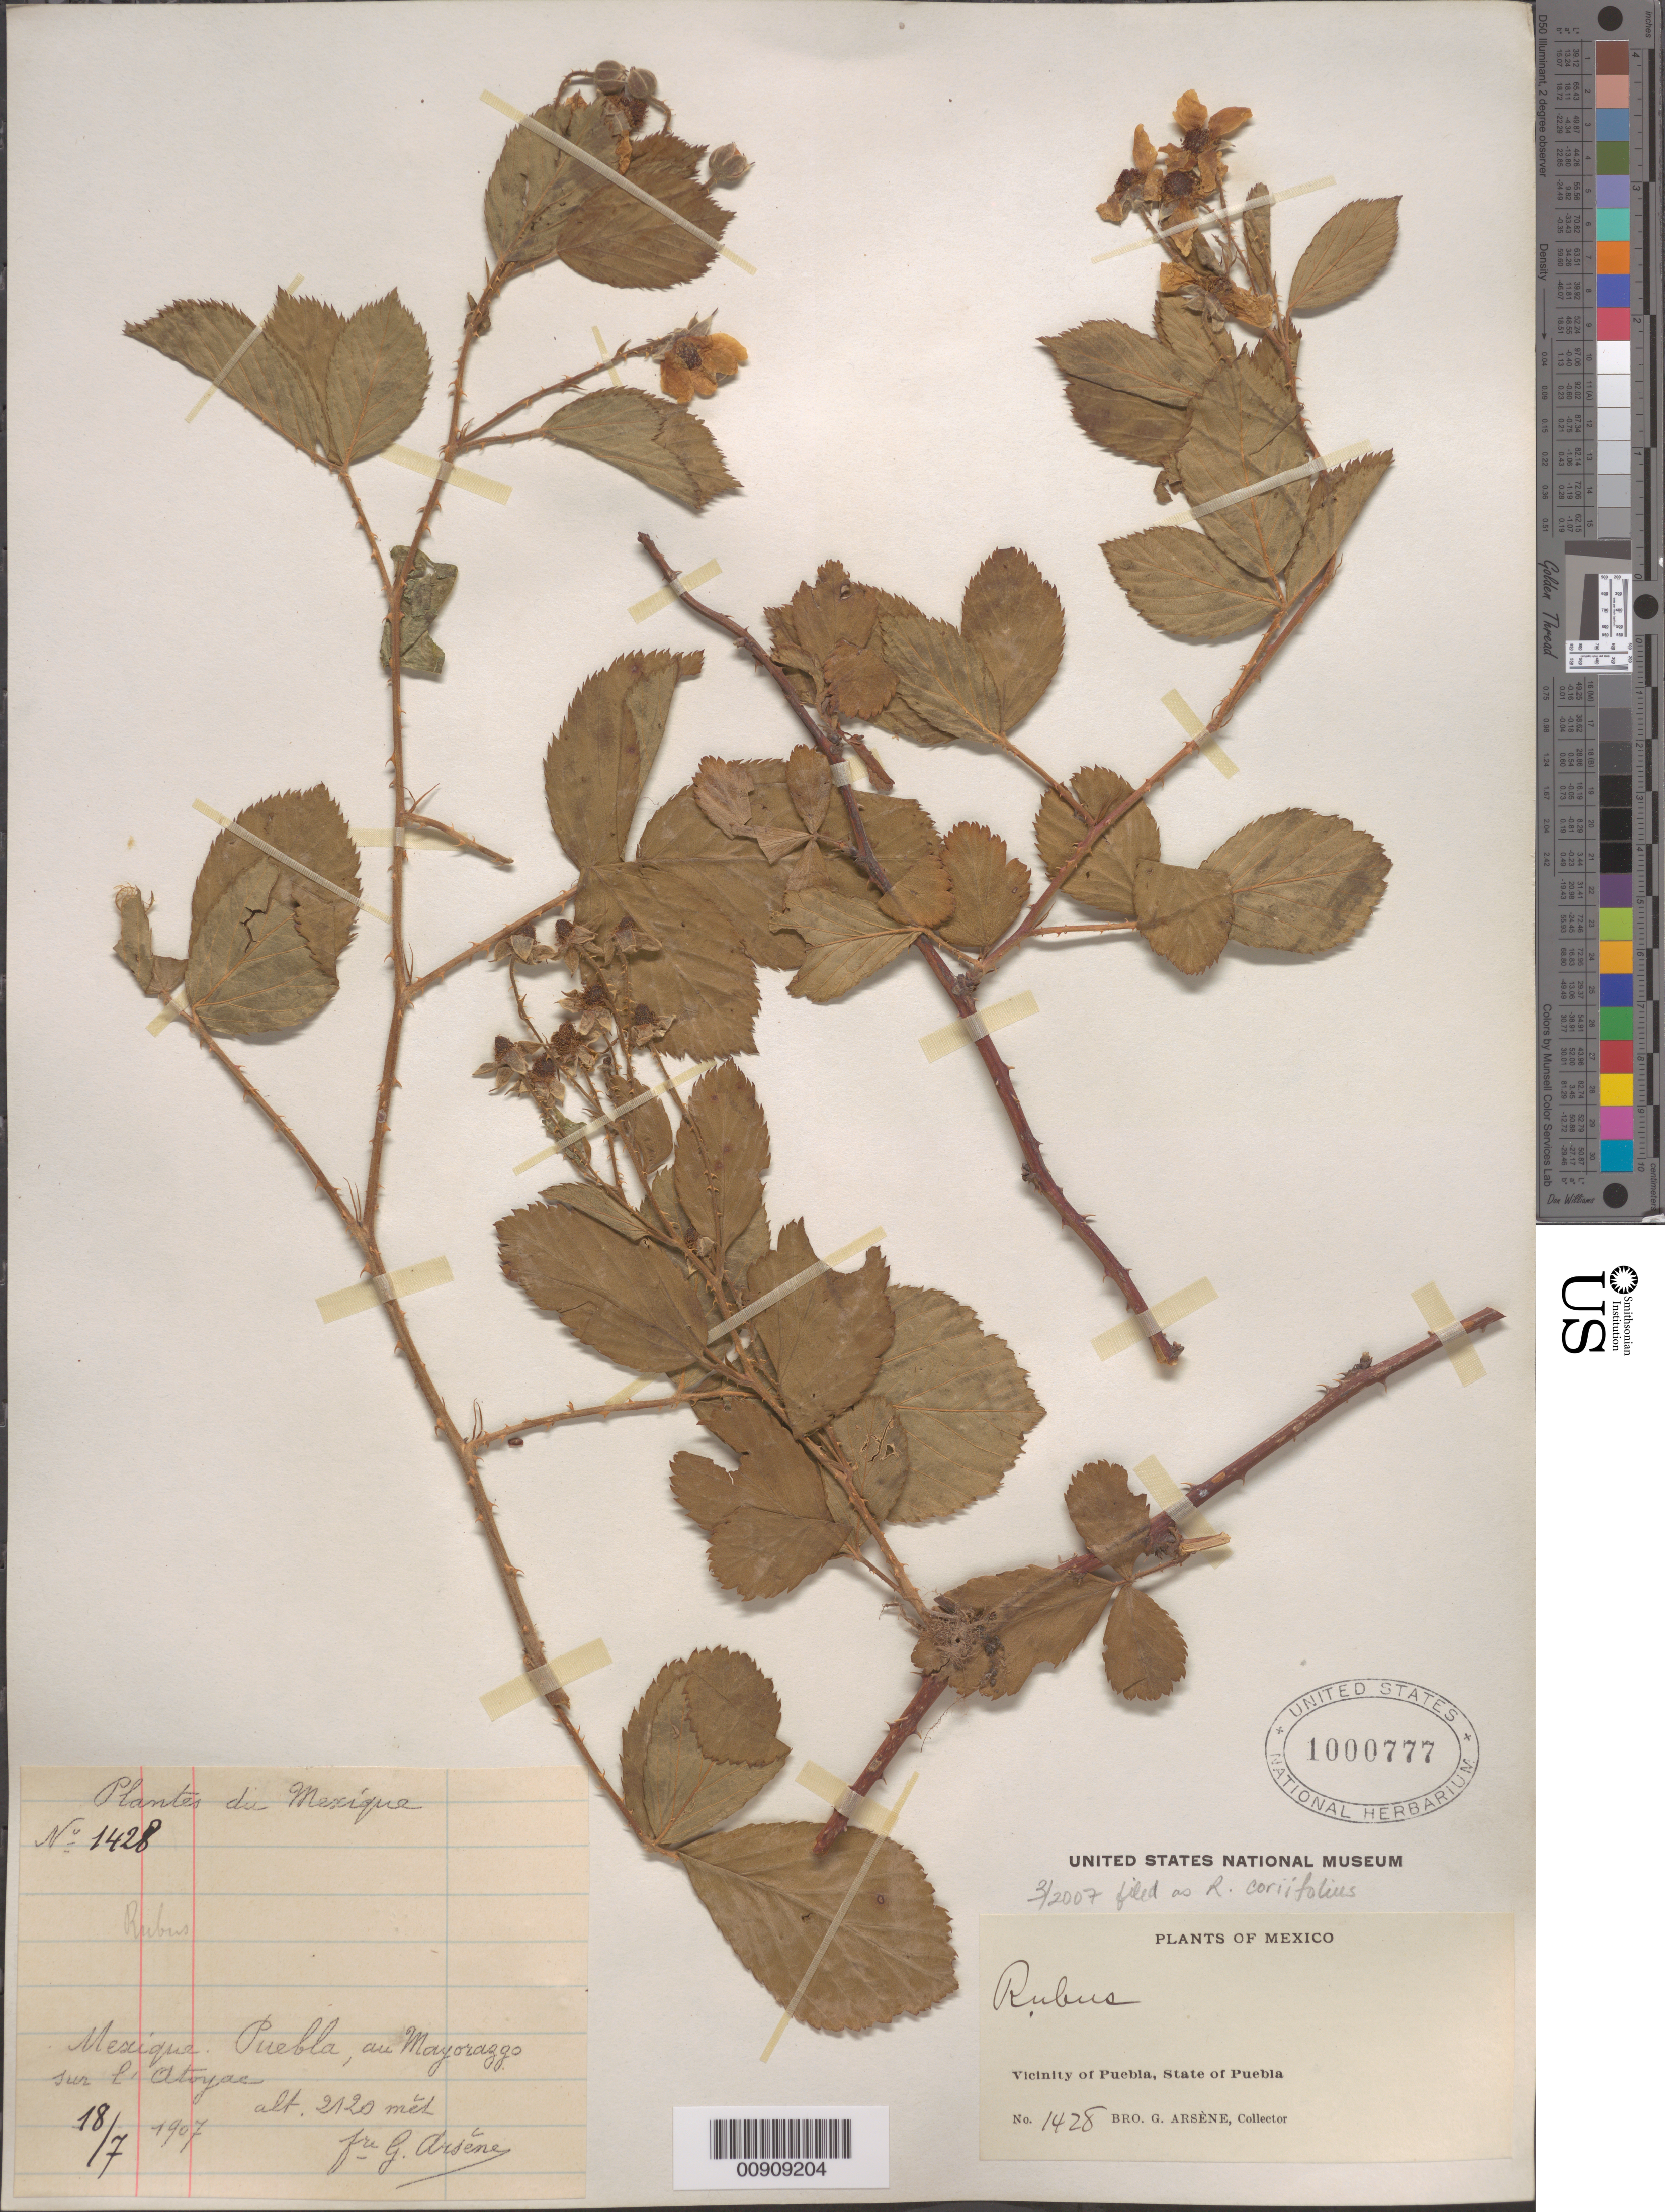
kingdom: Plantae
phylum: Tracheophyta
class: Magnoliopsida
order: Rosales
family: Rosaceae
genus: Rubus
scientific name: Rubus coriifolius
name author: Liebm.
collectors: Bro. G. Arsène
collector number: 1428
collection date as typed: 18 Jul 1907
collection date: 1907-07-18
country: Mexico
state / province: Puebla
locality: Puebla, au Mayorazgo sur l' Atoyac.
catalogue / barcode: US 1000777